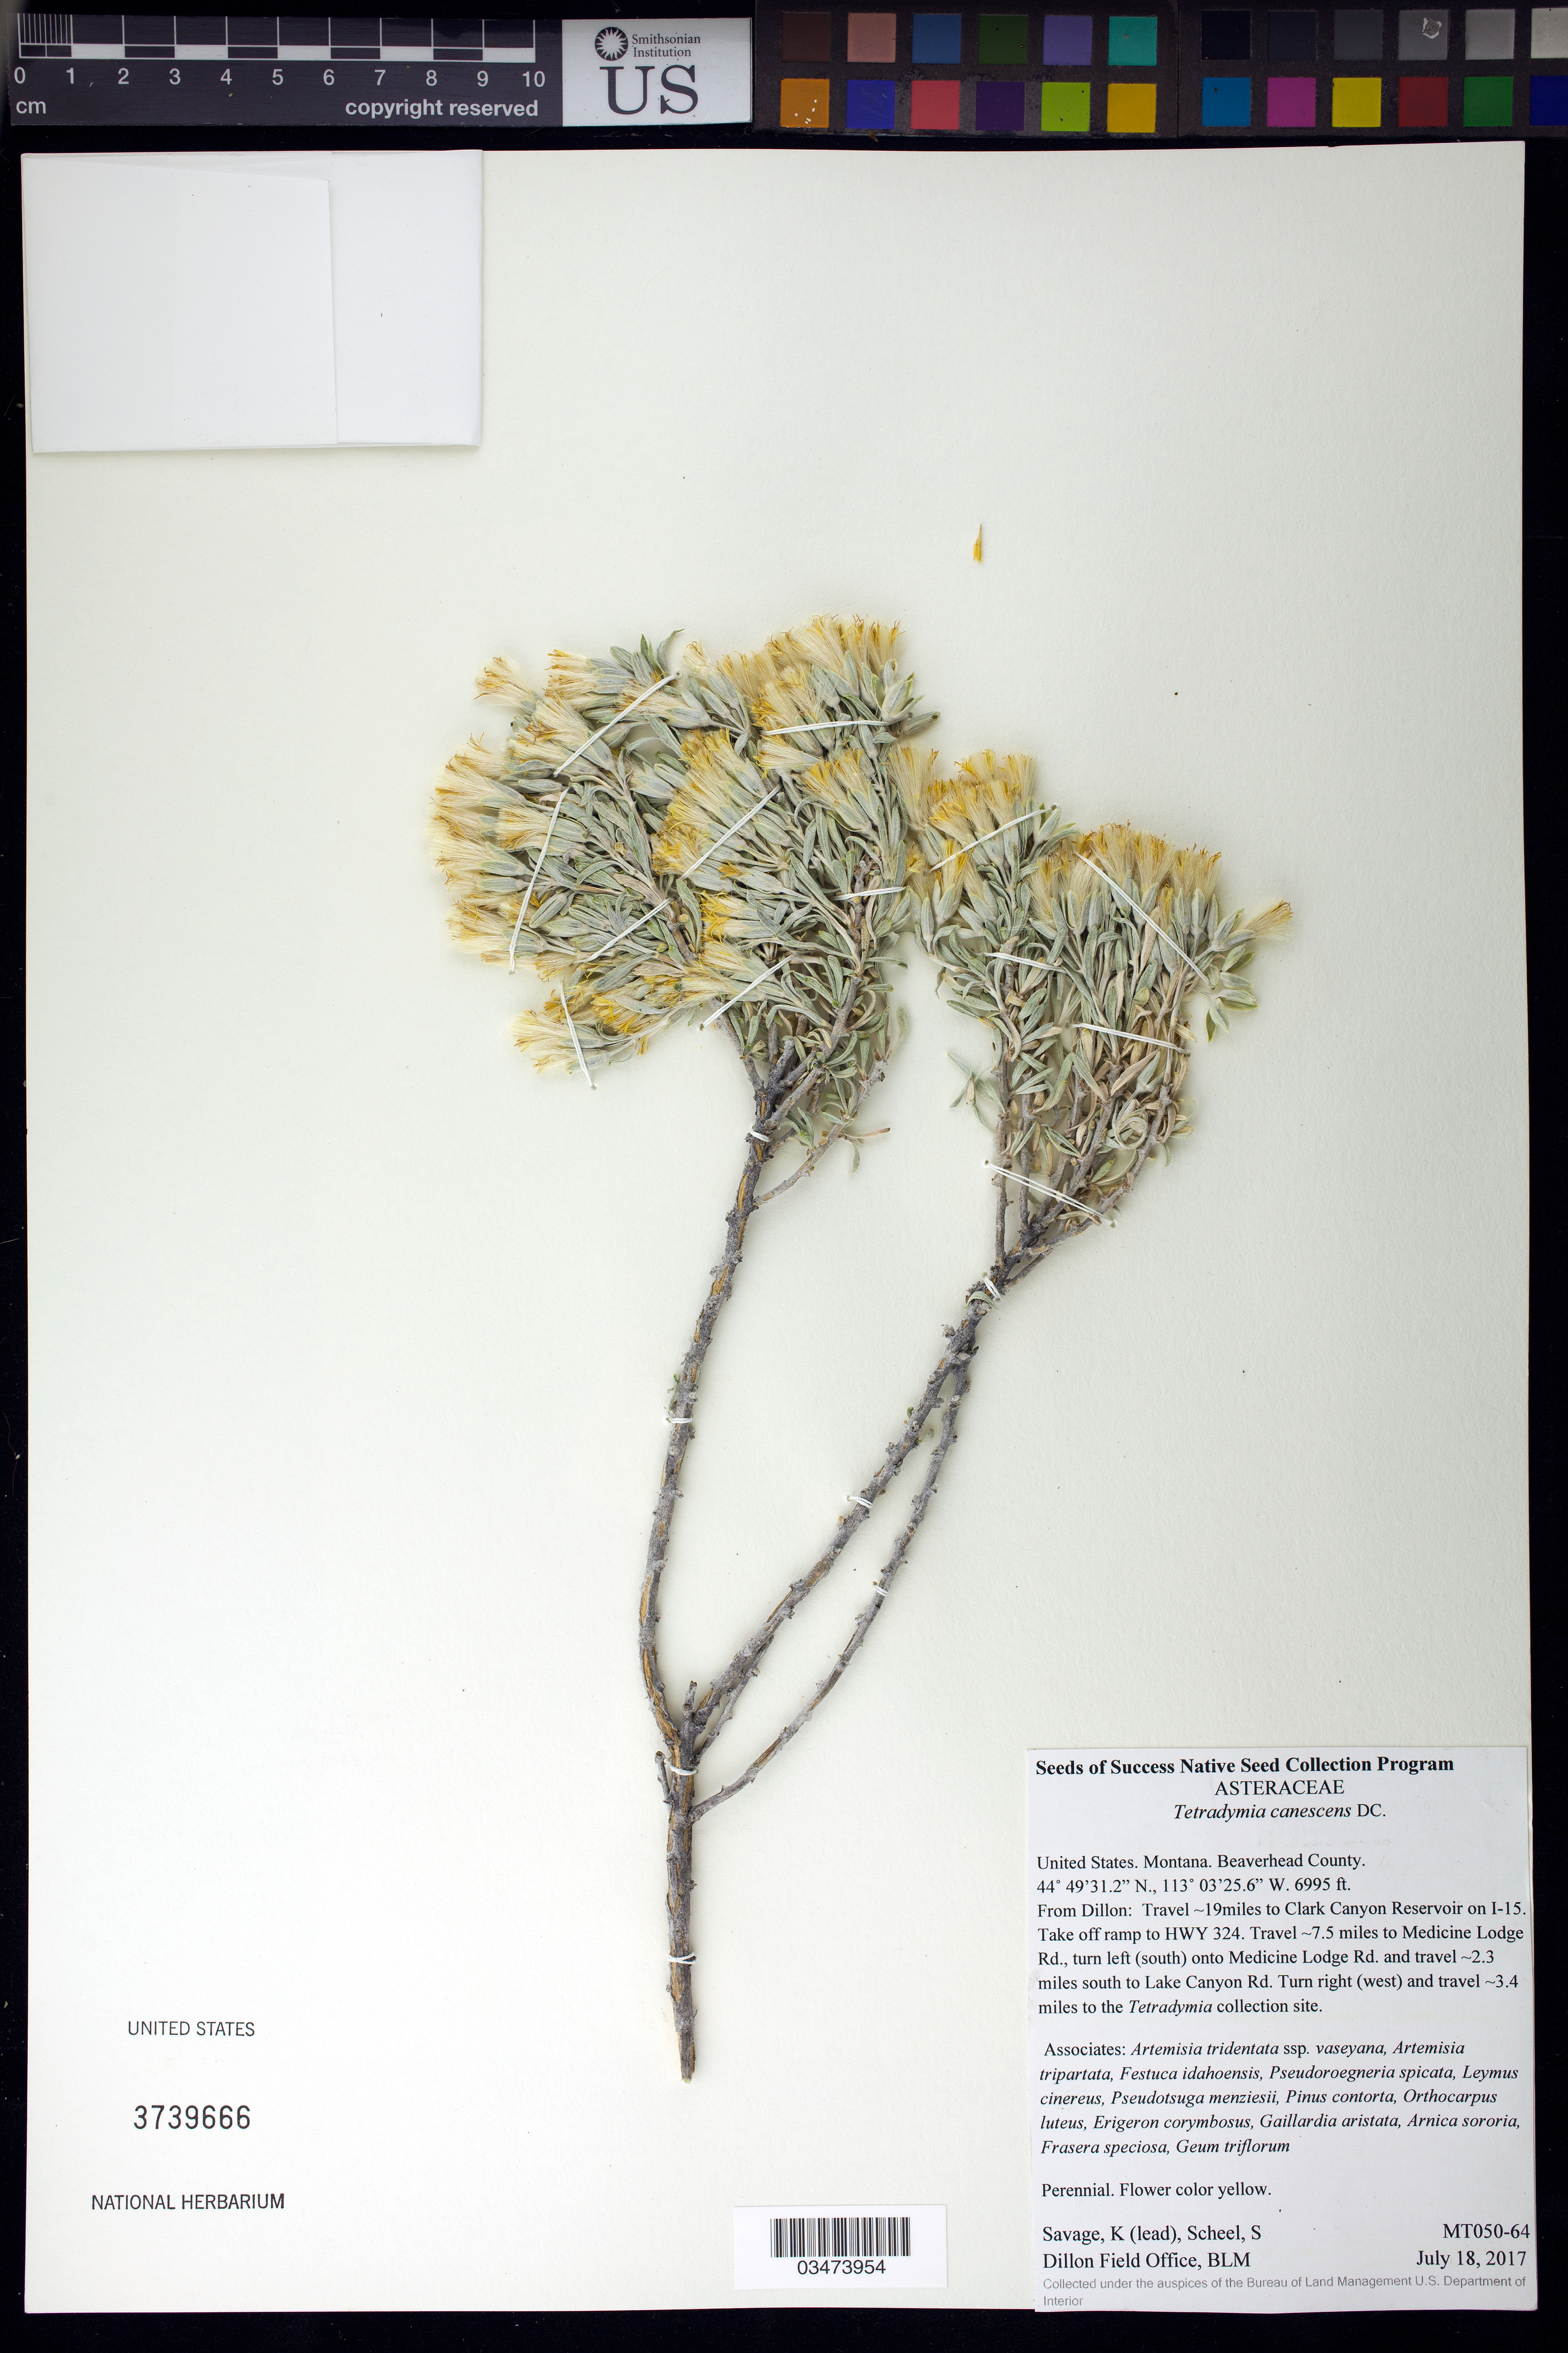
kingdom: Plantae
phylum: Tracheophyta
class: Magnoliopsida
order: Asterales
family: Asteraceae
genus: Tetradymia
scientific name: Tetradymia canescens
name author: DC.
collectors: K. Savage & S. Scheel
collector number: MT050-64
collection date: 2017-07-18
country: United States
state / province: Montana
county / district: Beaverhead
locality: Medicine Lodge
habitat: Mountain Big Sage-Idaho Fescue Steppe (Montane Sagebrush Steppe)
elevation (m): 2132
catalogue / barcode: US 3739666